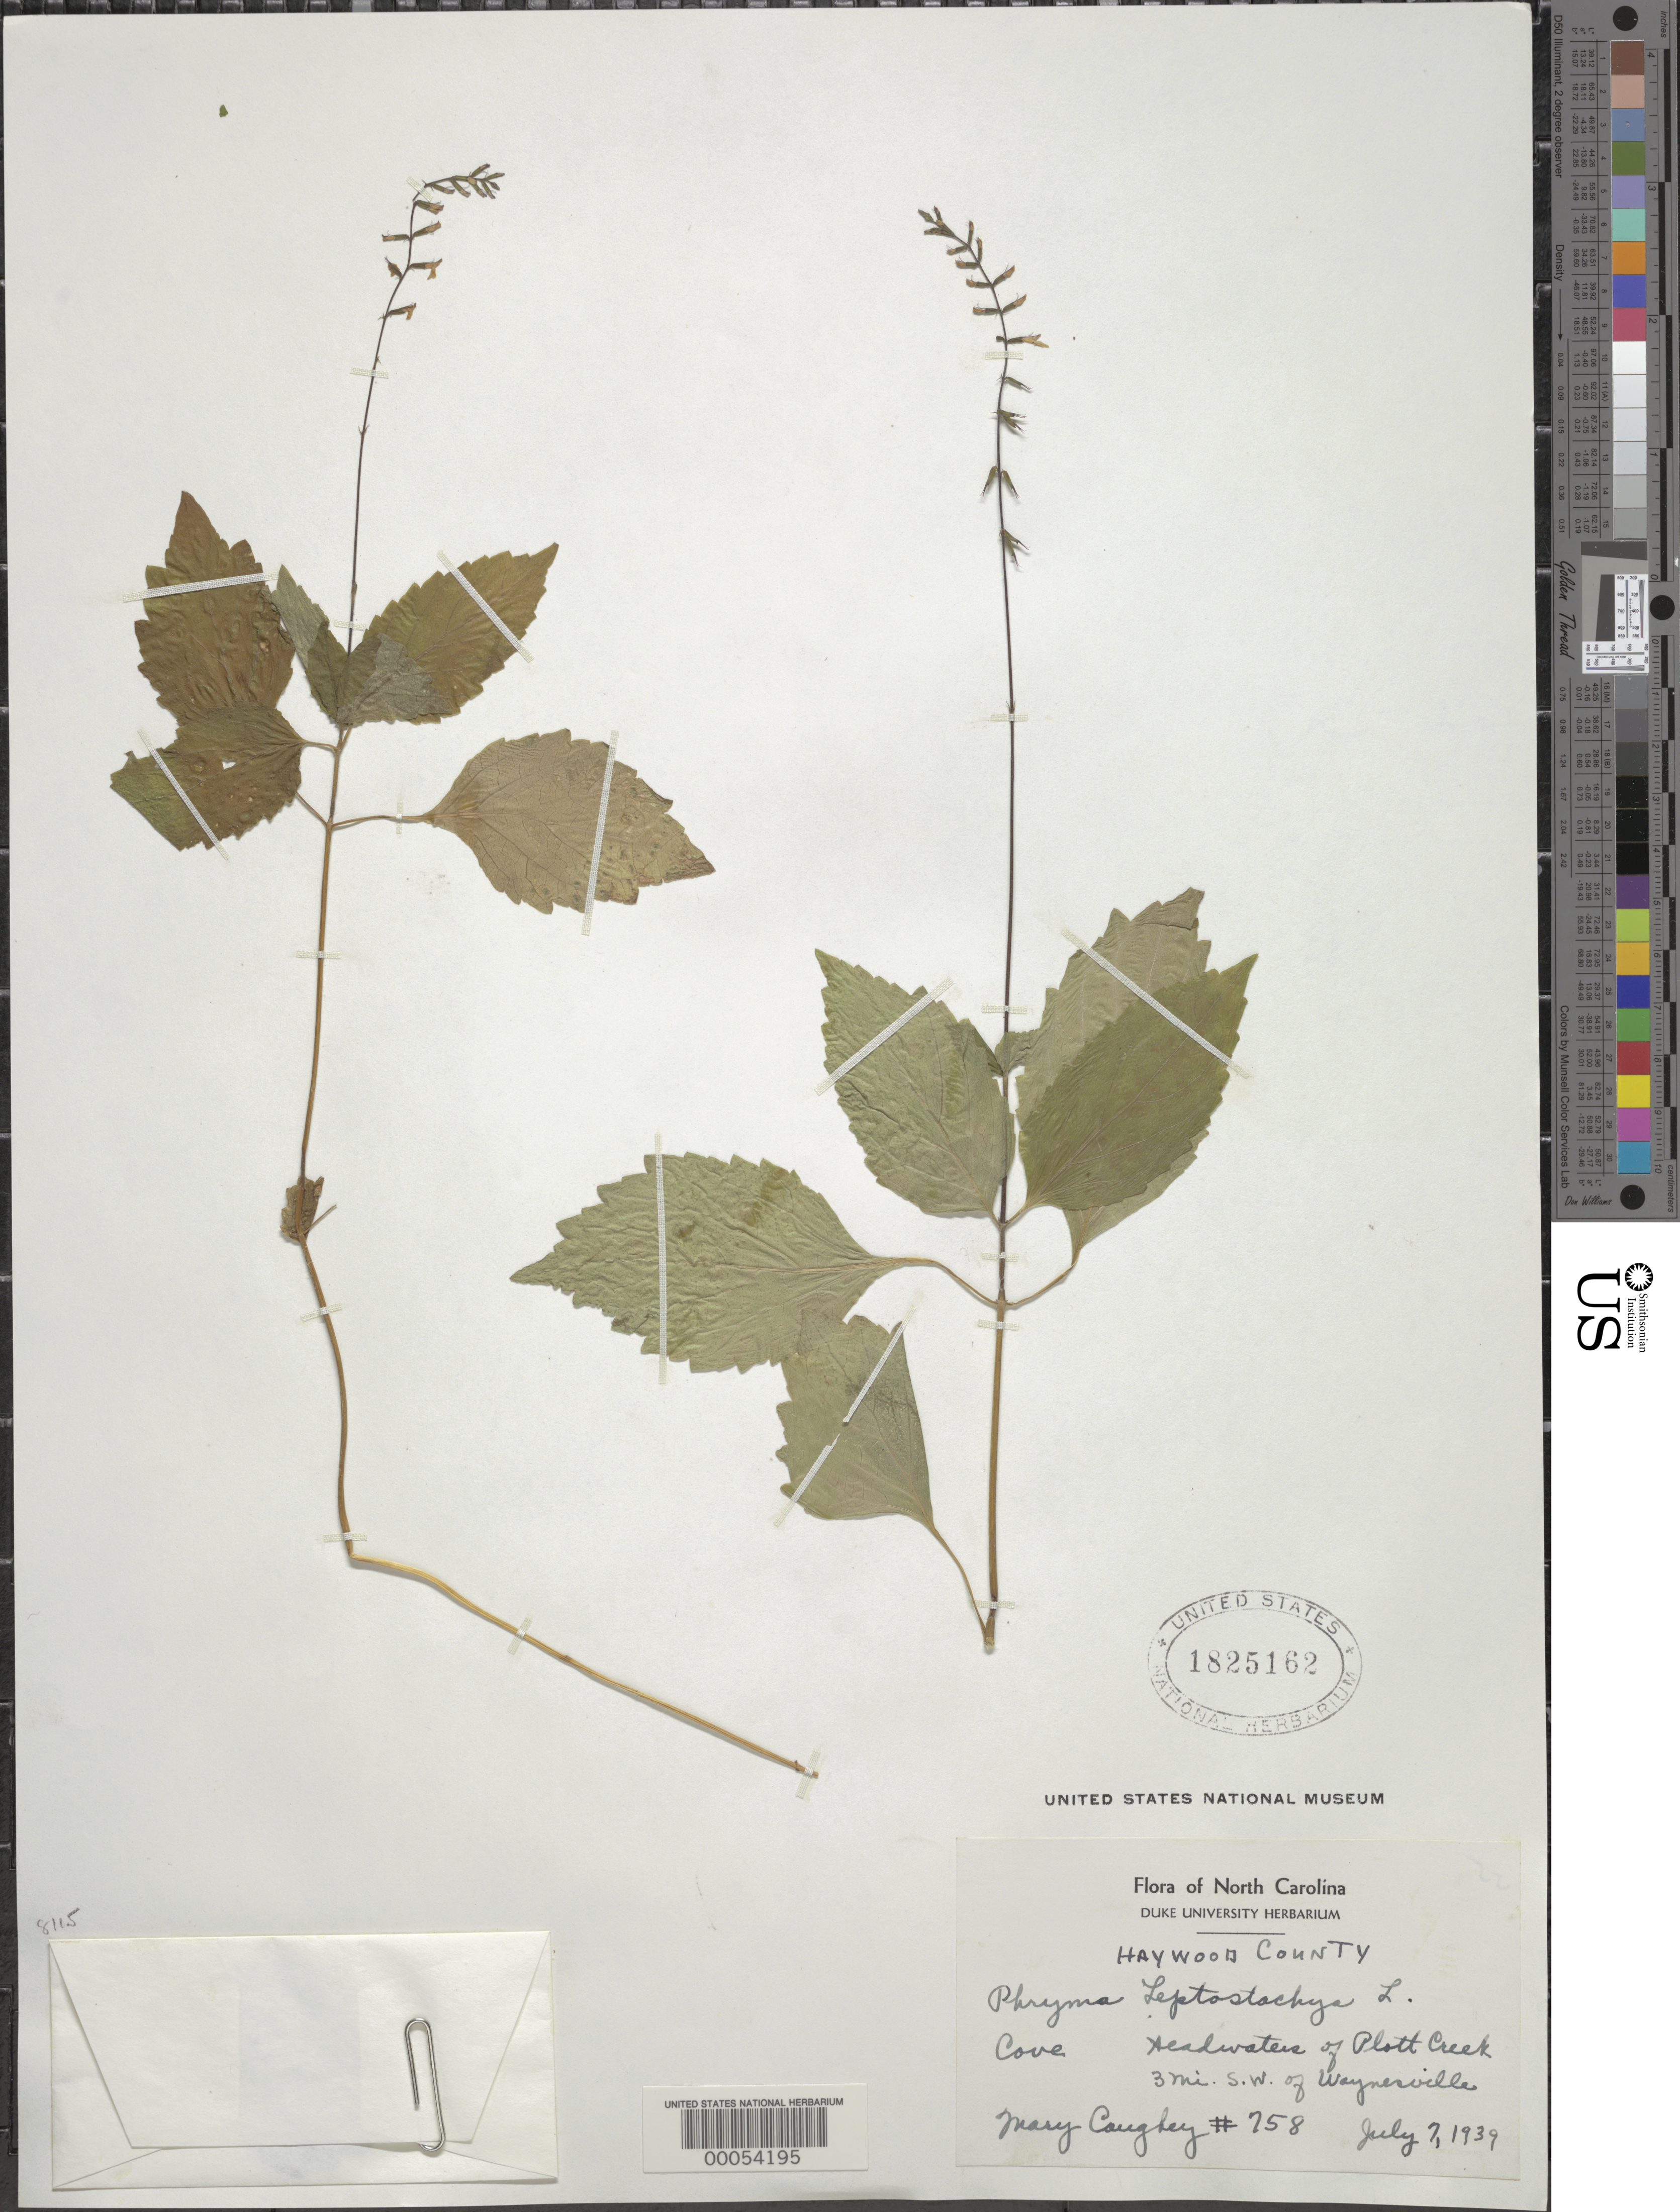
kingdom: Plantae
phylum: Tracheophyta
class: Magnoliopsida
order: Lamiales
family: Phrymaceae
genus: Phryma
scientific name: Phryma leptostachya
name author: L.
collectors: M. Caughey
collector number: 758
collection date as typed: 07 Jul 1939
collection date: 1939-07-07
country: United States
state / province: North Carolina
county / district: Haywood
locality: Headwaters of platt creek 3 miles sw of waynesville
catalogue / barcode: US 1825162